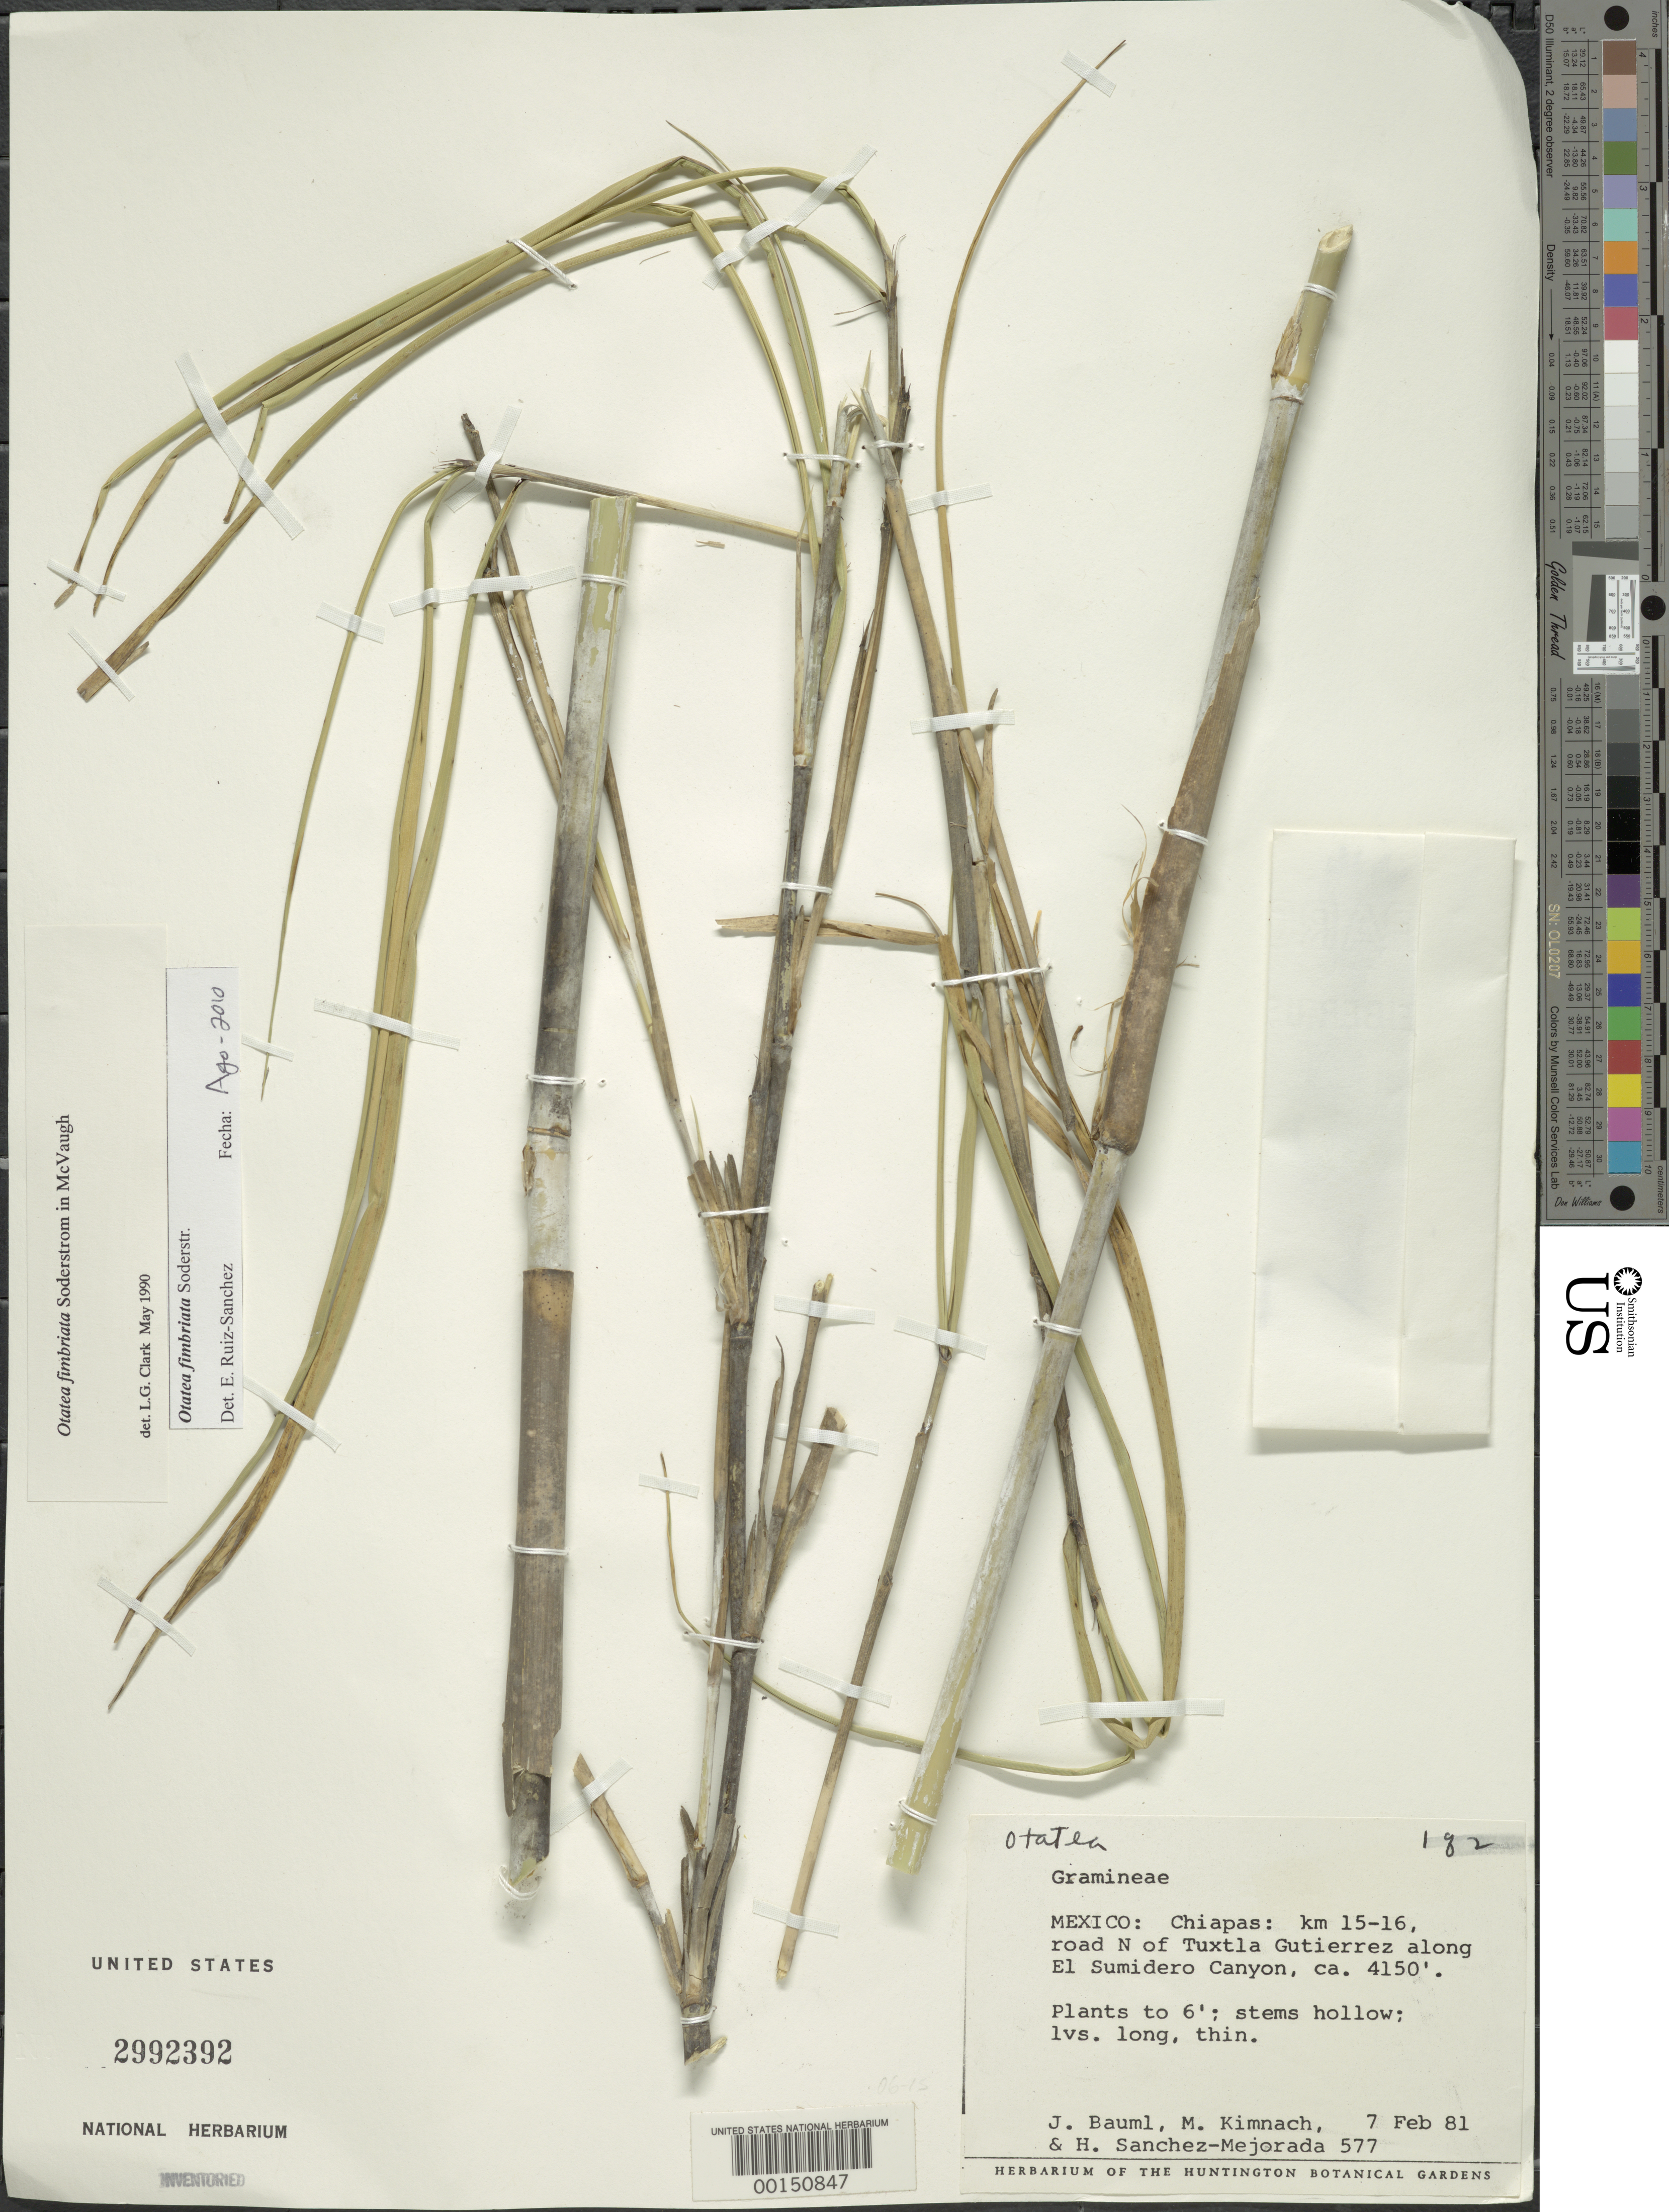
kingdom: Plantae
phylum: Tracheophyta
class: Liliopsida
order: Poales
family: Poaceae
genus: Otatea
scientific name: Otatea fimbriata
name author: Soderstr. in McVaugh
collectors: J. Bauml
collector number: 577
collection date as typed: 07 Feb 1981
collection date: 1981-02-07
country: Mexico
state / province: Chiapas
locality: El Sumidero Canyon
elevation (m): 1266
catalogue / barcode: US 2992392